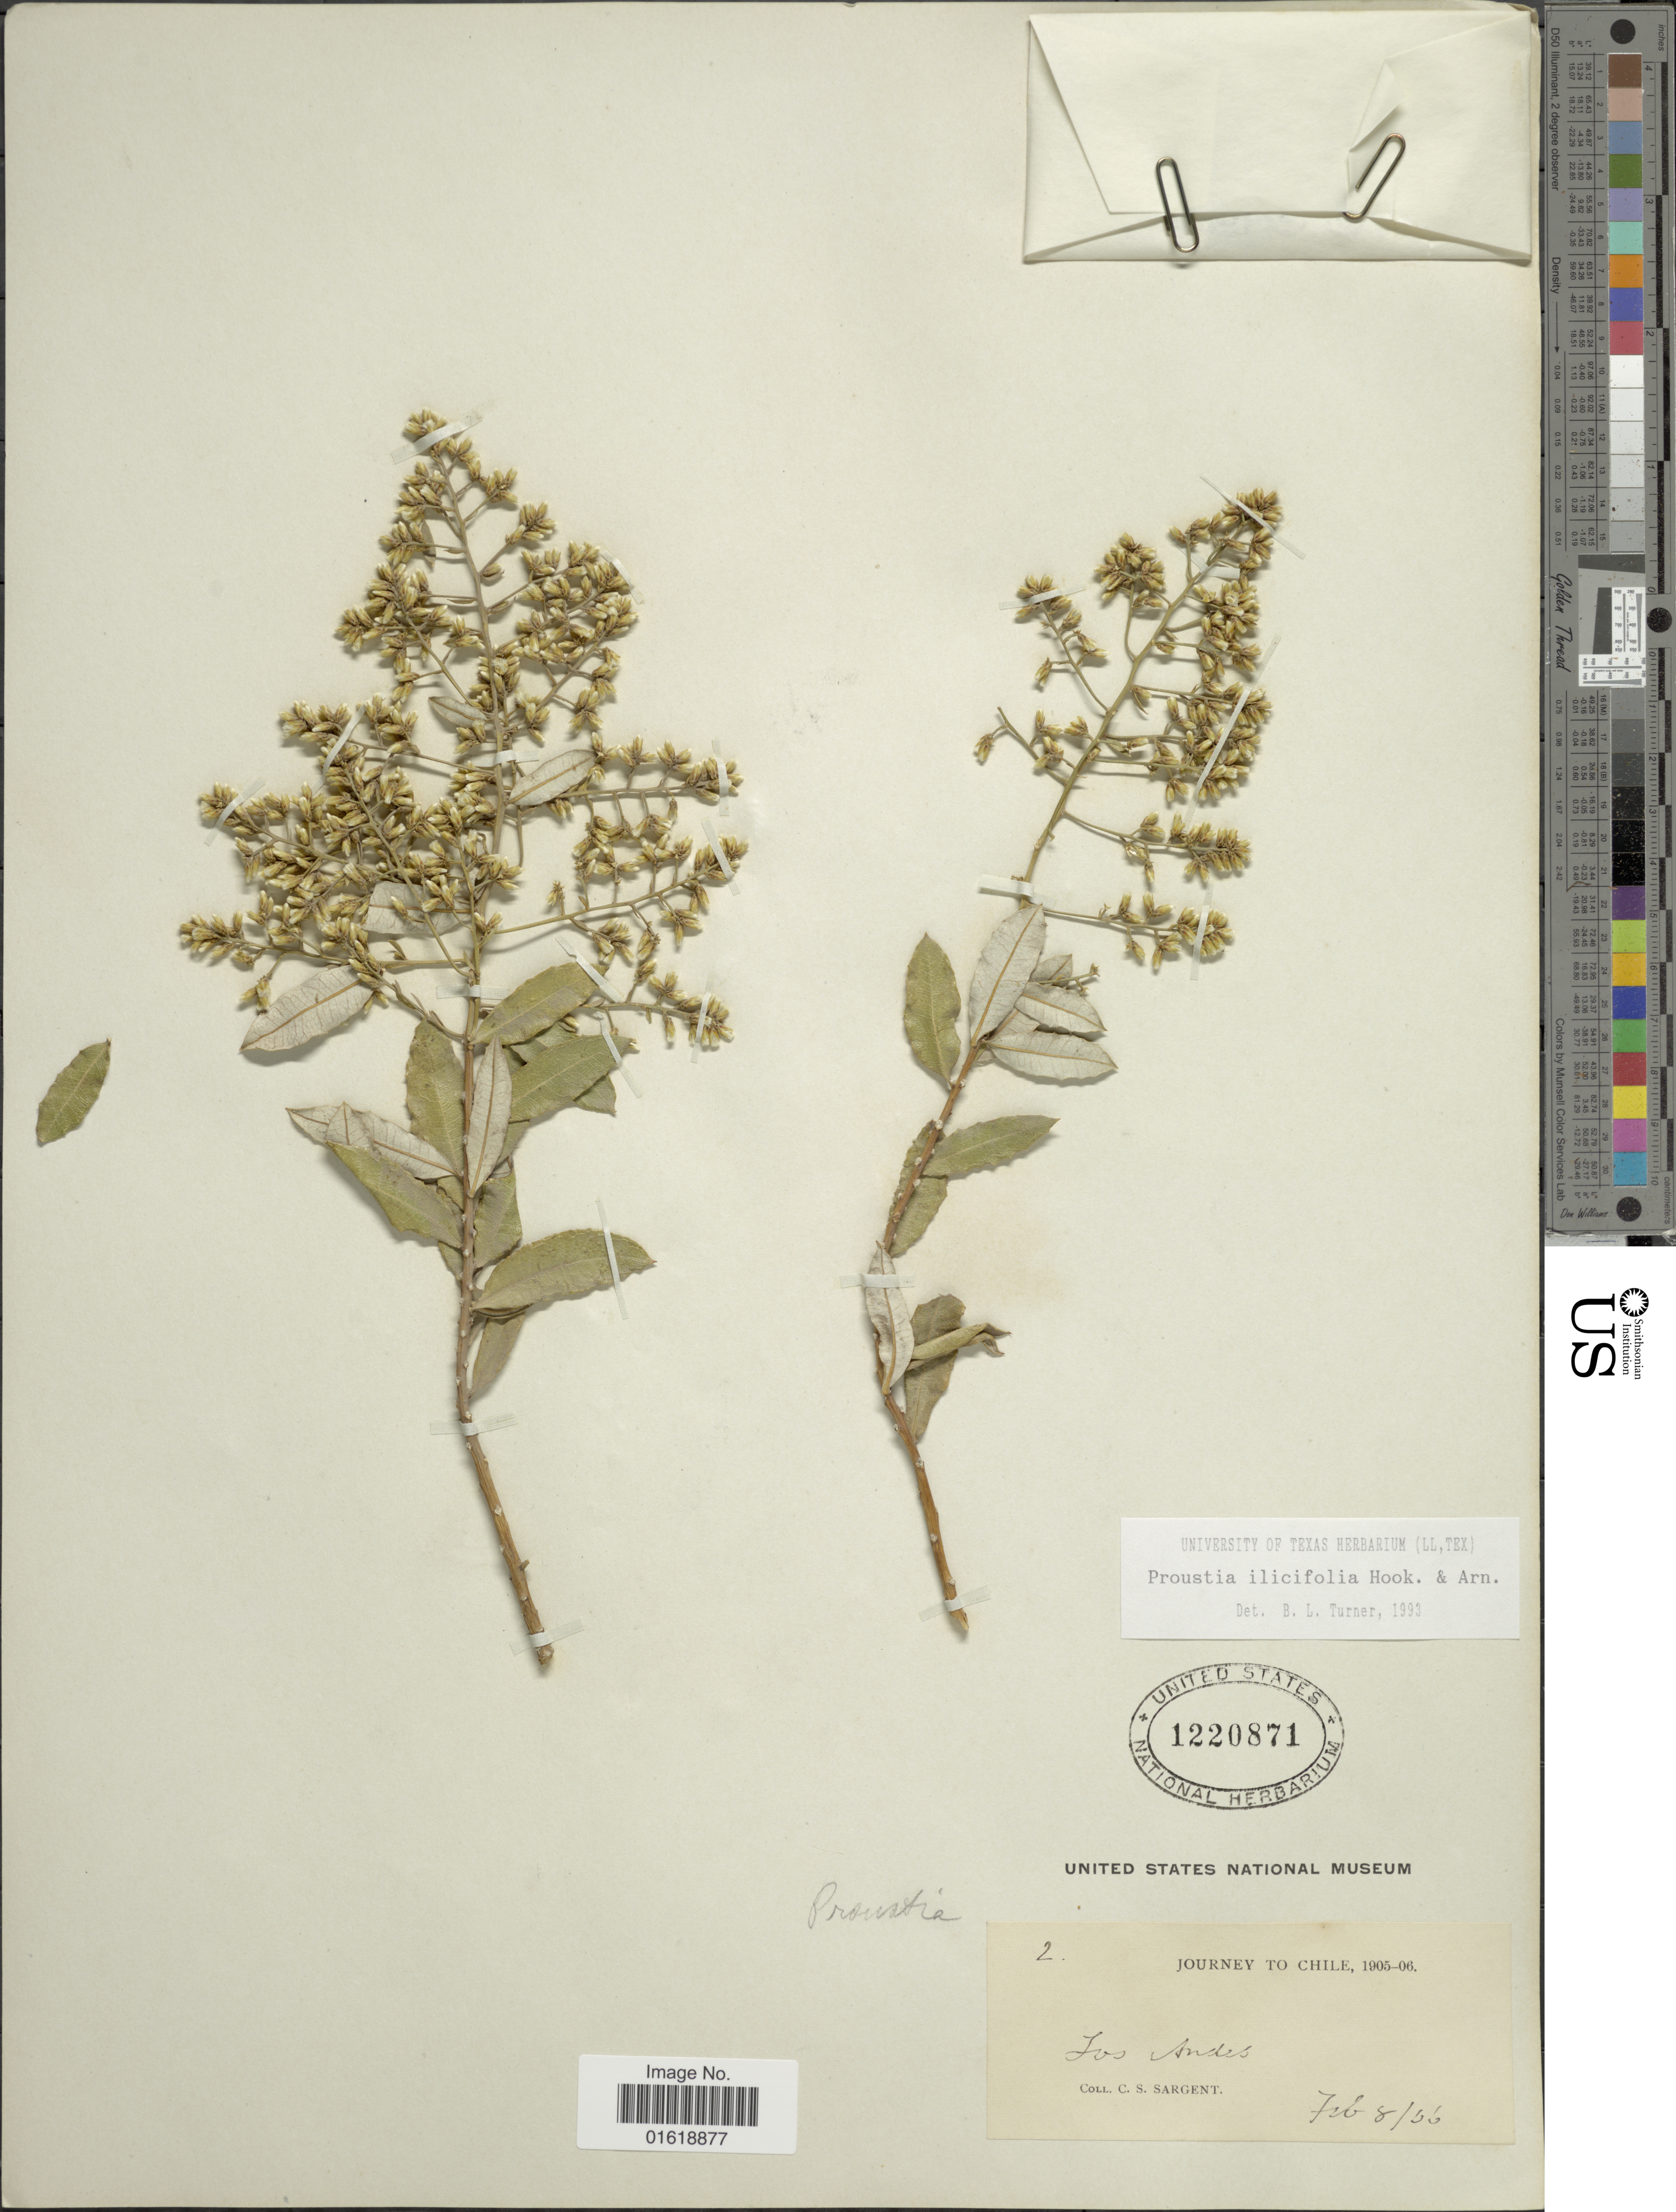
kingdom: Plantae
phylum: Tracheophyta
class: Magnoliopsida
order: Asterales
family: Asteraceae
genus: Proustia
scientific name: Proustia ilicifolia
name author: Hook. & Arn.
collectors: C. S. Sargent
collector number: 2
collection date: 1906-02-08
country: Chile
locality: Los Andes.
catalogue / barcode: US 1220871